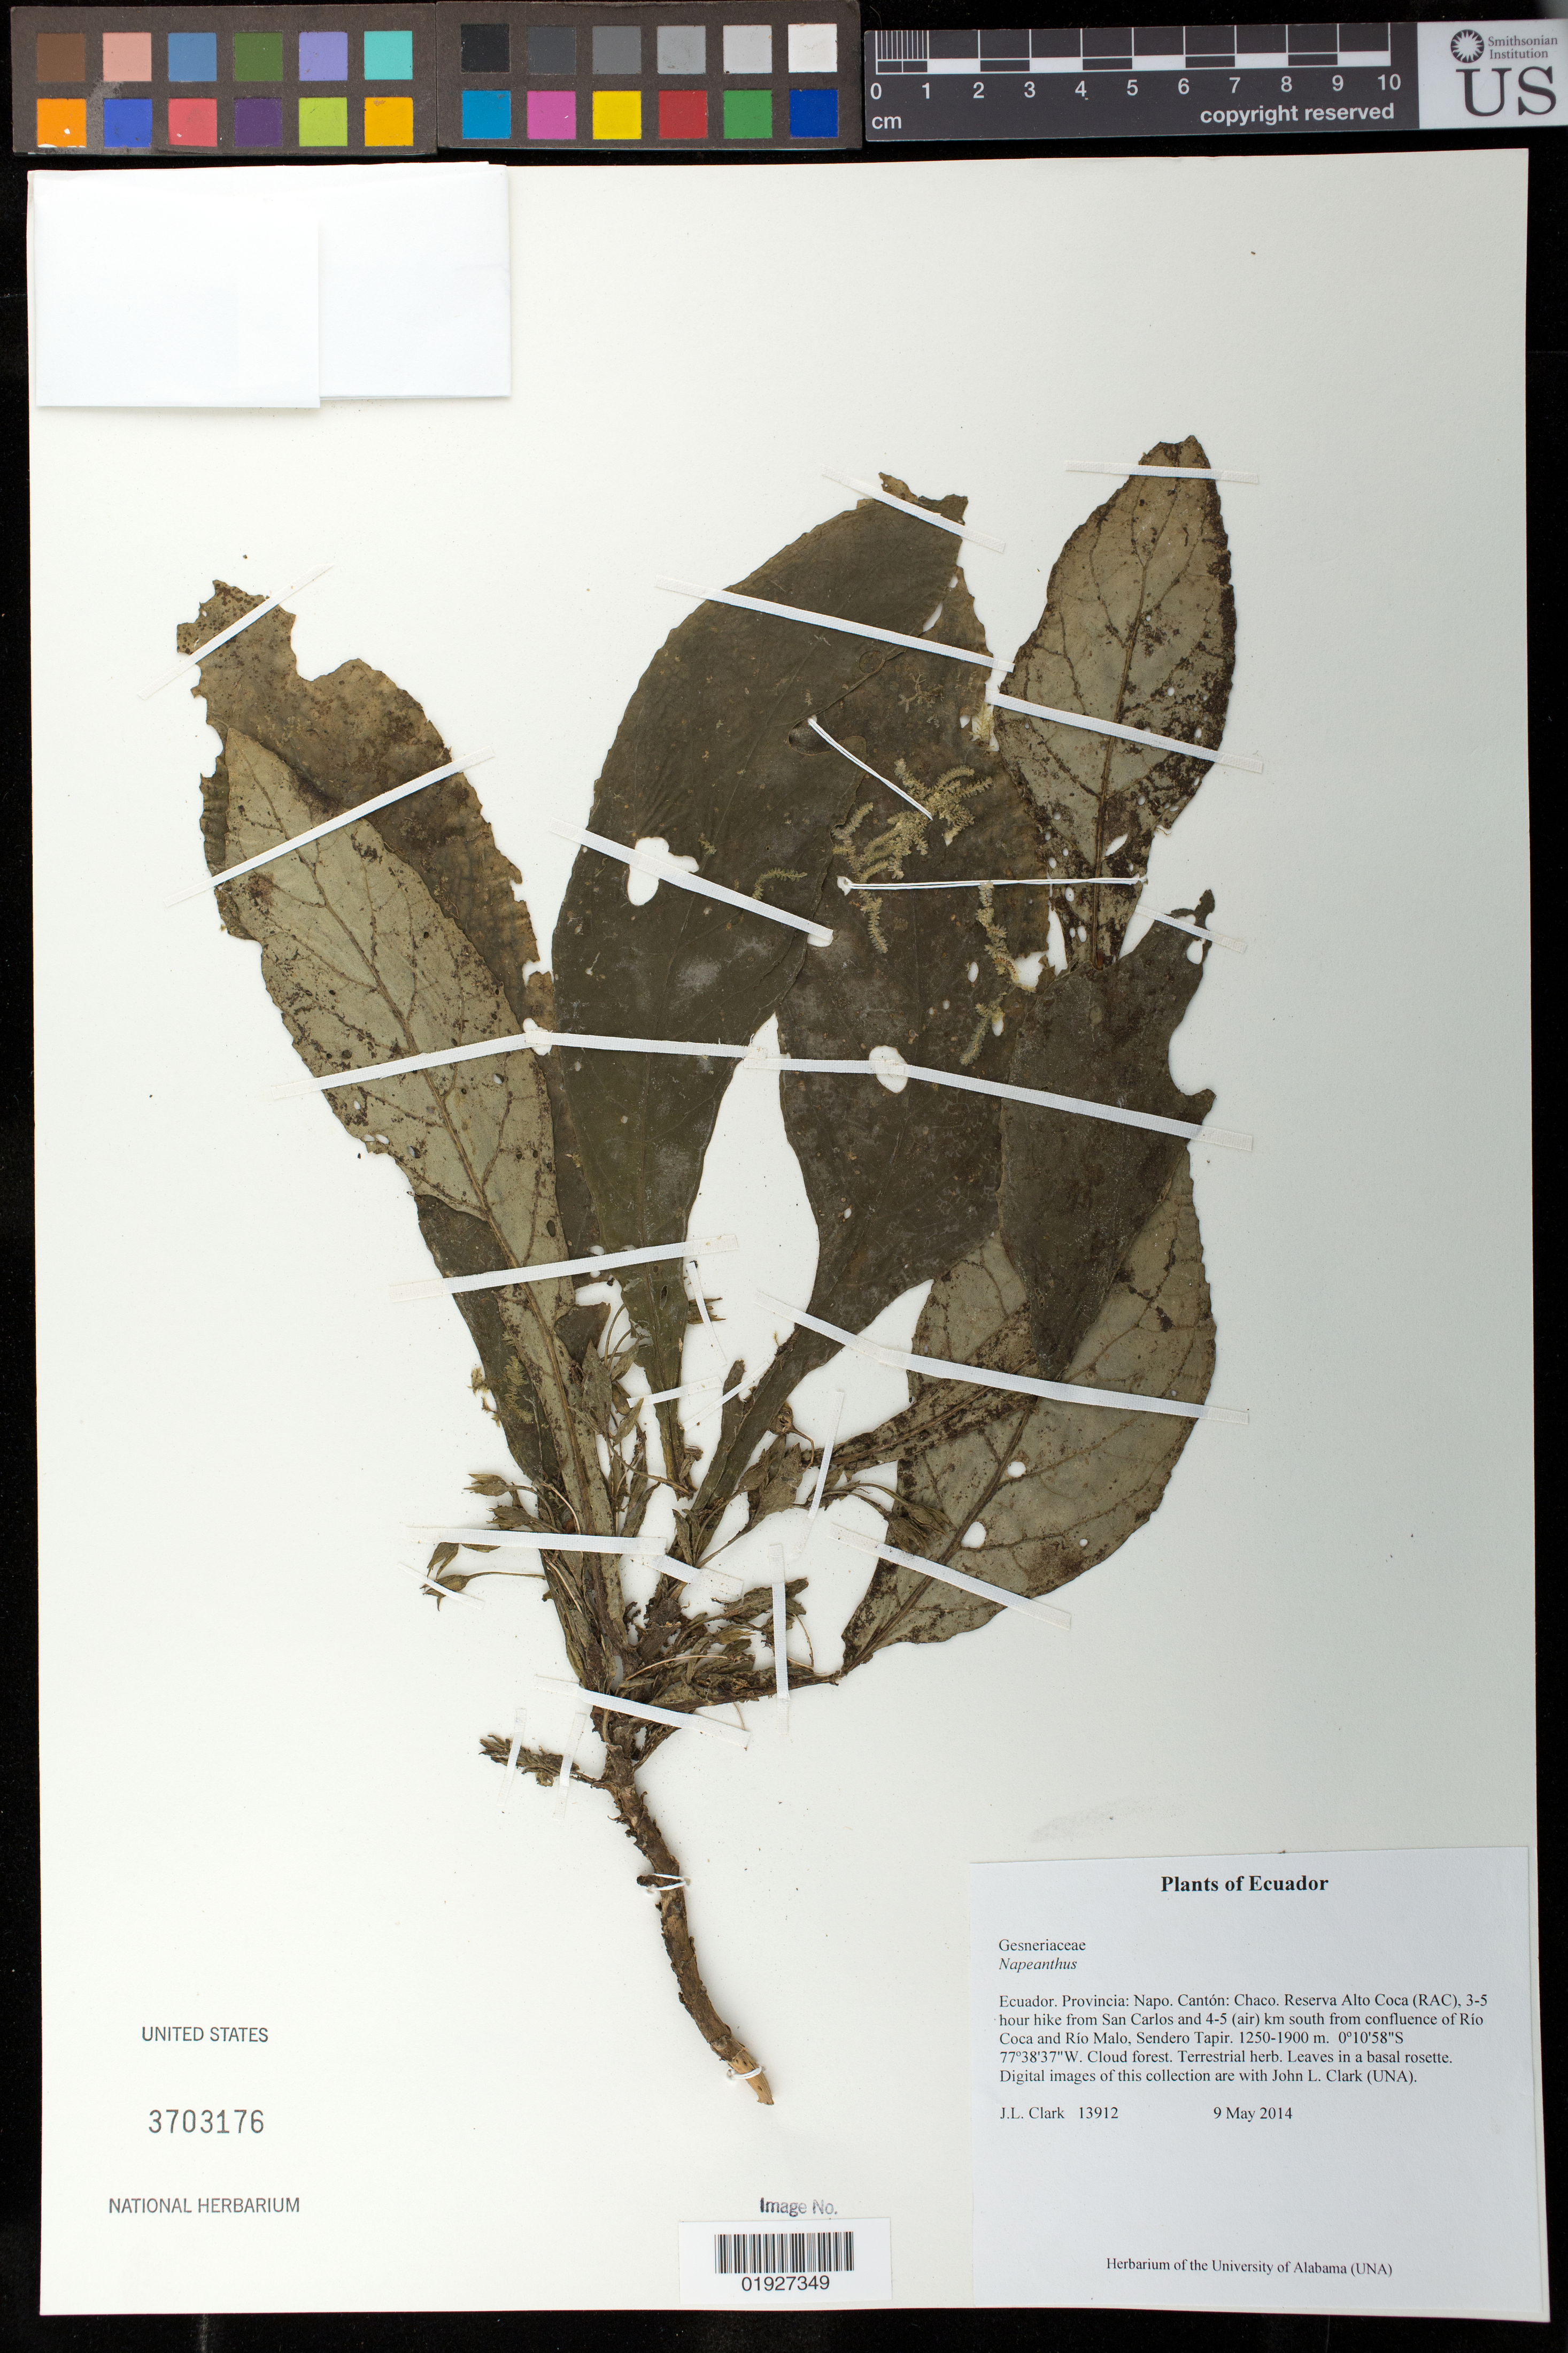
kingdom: Plantae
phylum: Tracheophyta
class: Magnoliopsida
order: Lamiales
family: Gesneriaceae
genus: Napeanthus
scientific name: Napeanthus sp.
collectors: J. L. Clark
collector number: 13912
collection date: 2014-05-09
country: Ecuador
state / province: Napo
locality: Canton: Chaco. Reserva Alto Coca (RAC), 3-5 hour hike from SAn Carlos and 4-5 (air) km south from confluence of Rio Coca and Rio Malo, Sendero Tapir.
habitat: Cloud forest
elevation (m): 1250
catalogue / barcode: US 3703176